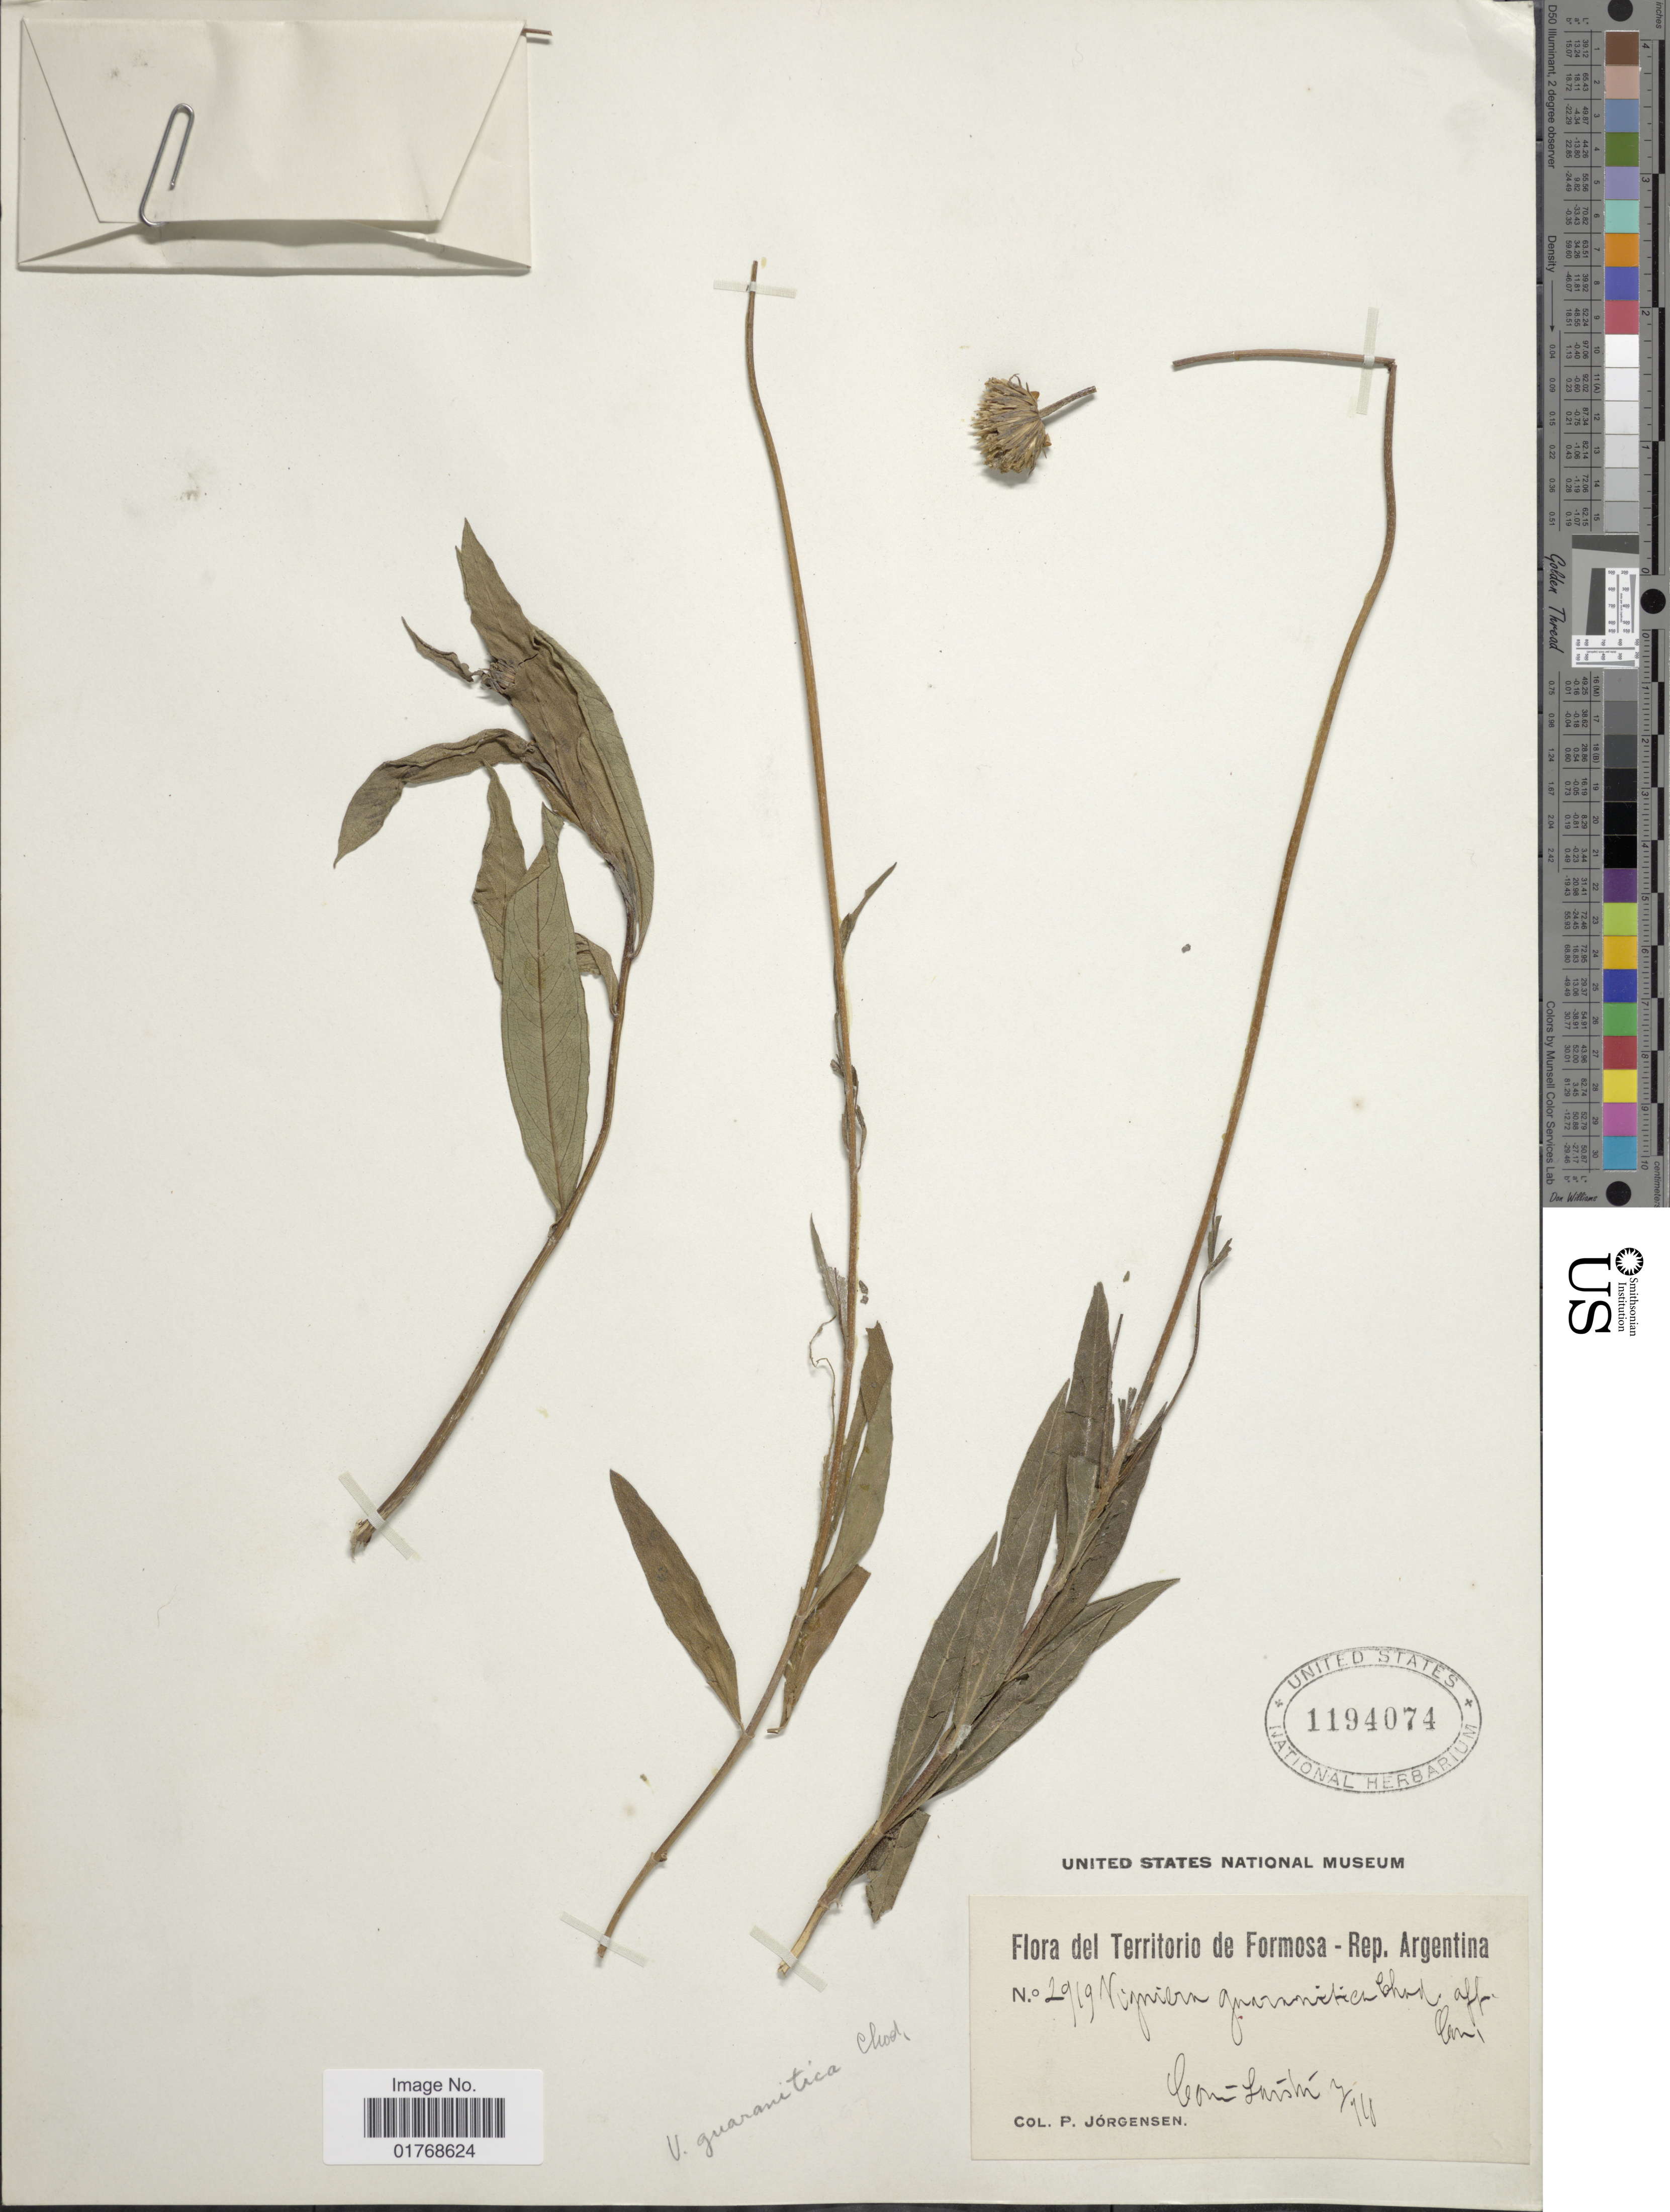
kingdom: Plantae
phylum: Tracheophyta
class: Magnoliopsida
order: Asterales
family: Asteraceae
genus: Viguiera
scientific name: Viguiera gauranitica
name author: Chodat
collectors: P. Jörgensen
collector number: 2919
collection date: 1910-03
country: Argentina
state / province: Formosa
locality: Territorio de Formosa - Rep. Argentina. Laishi.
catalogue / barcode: US 1194074